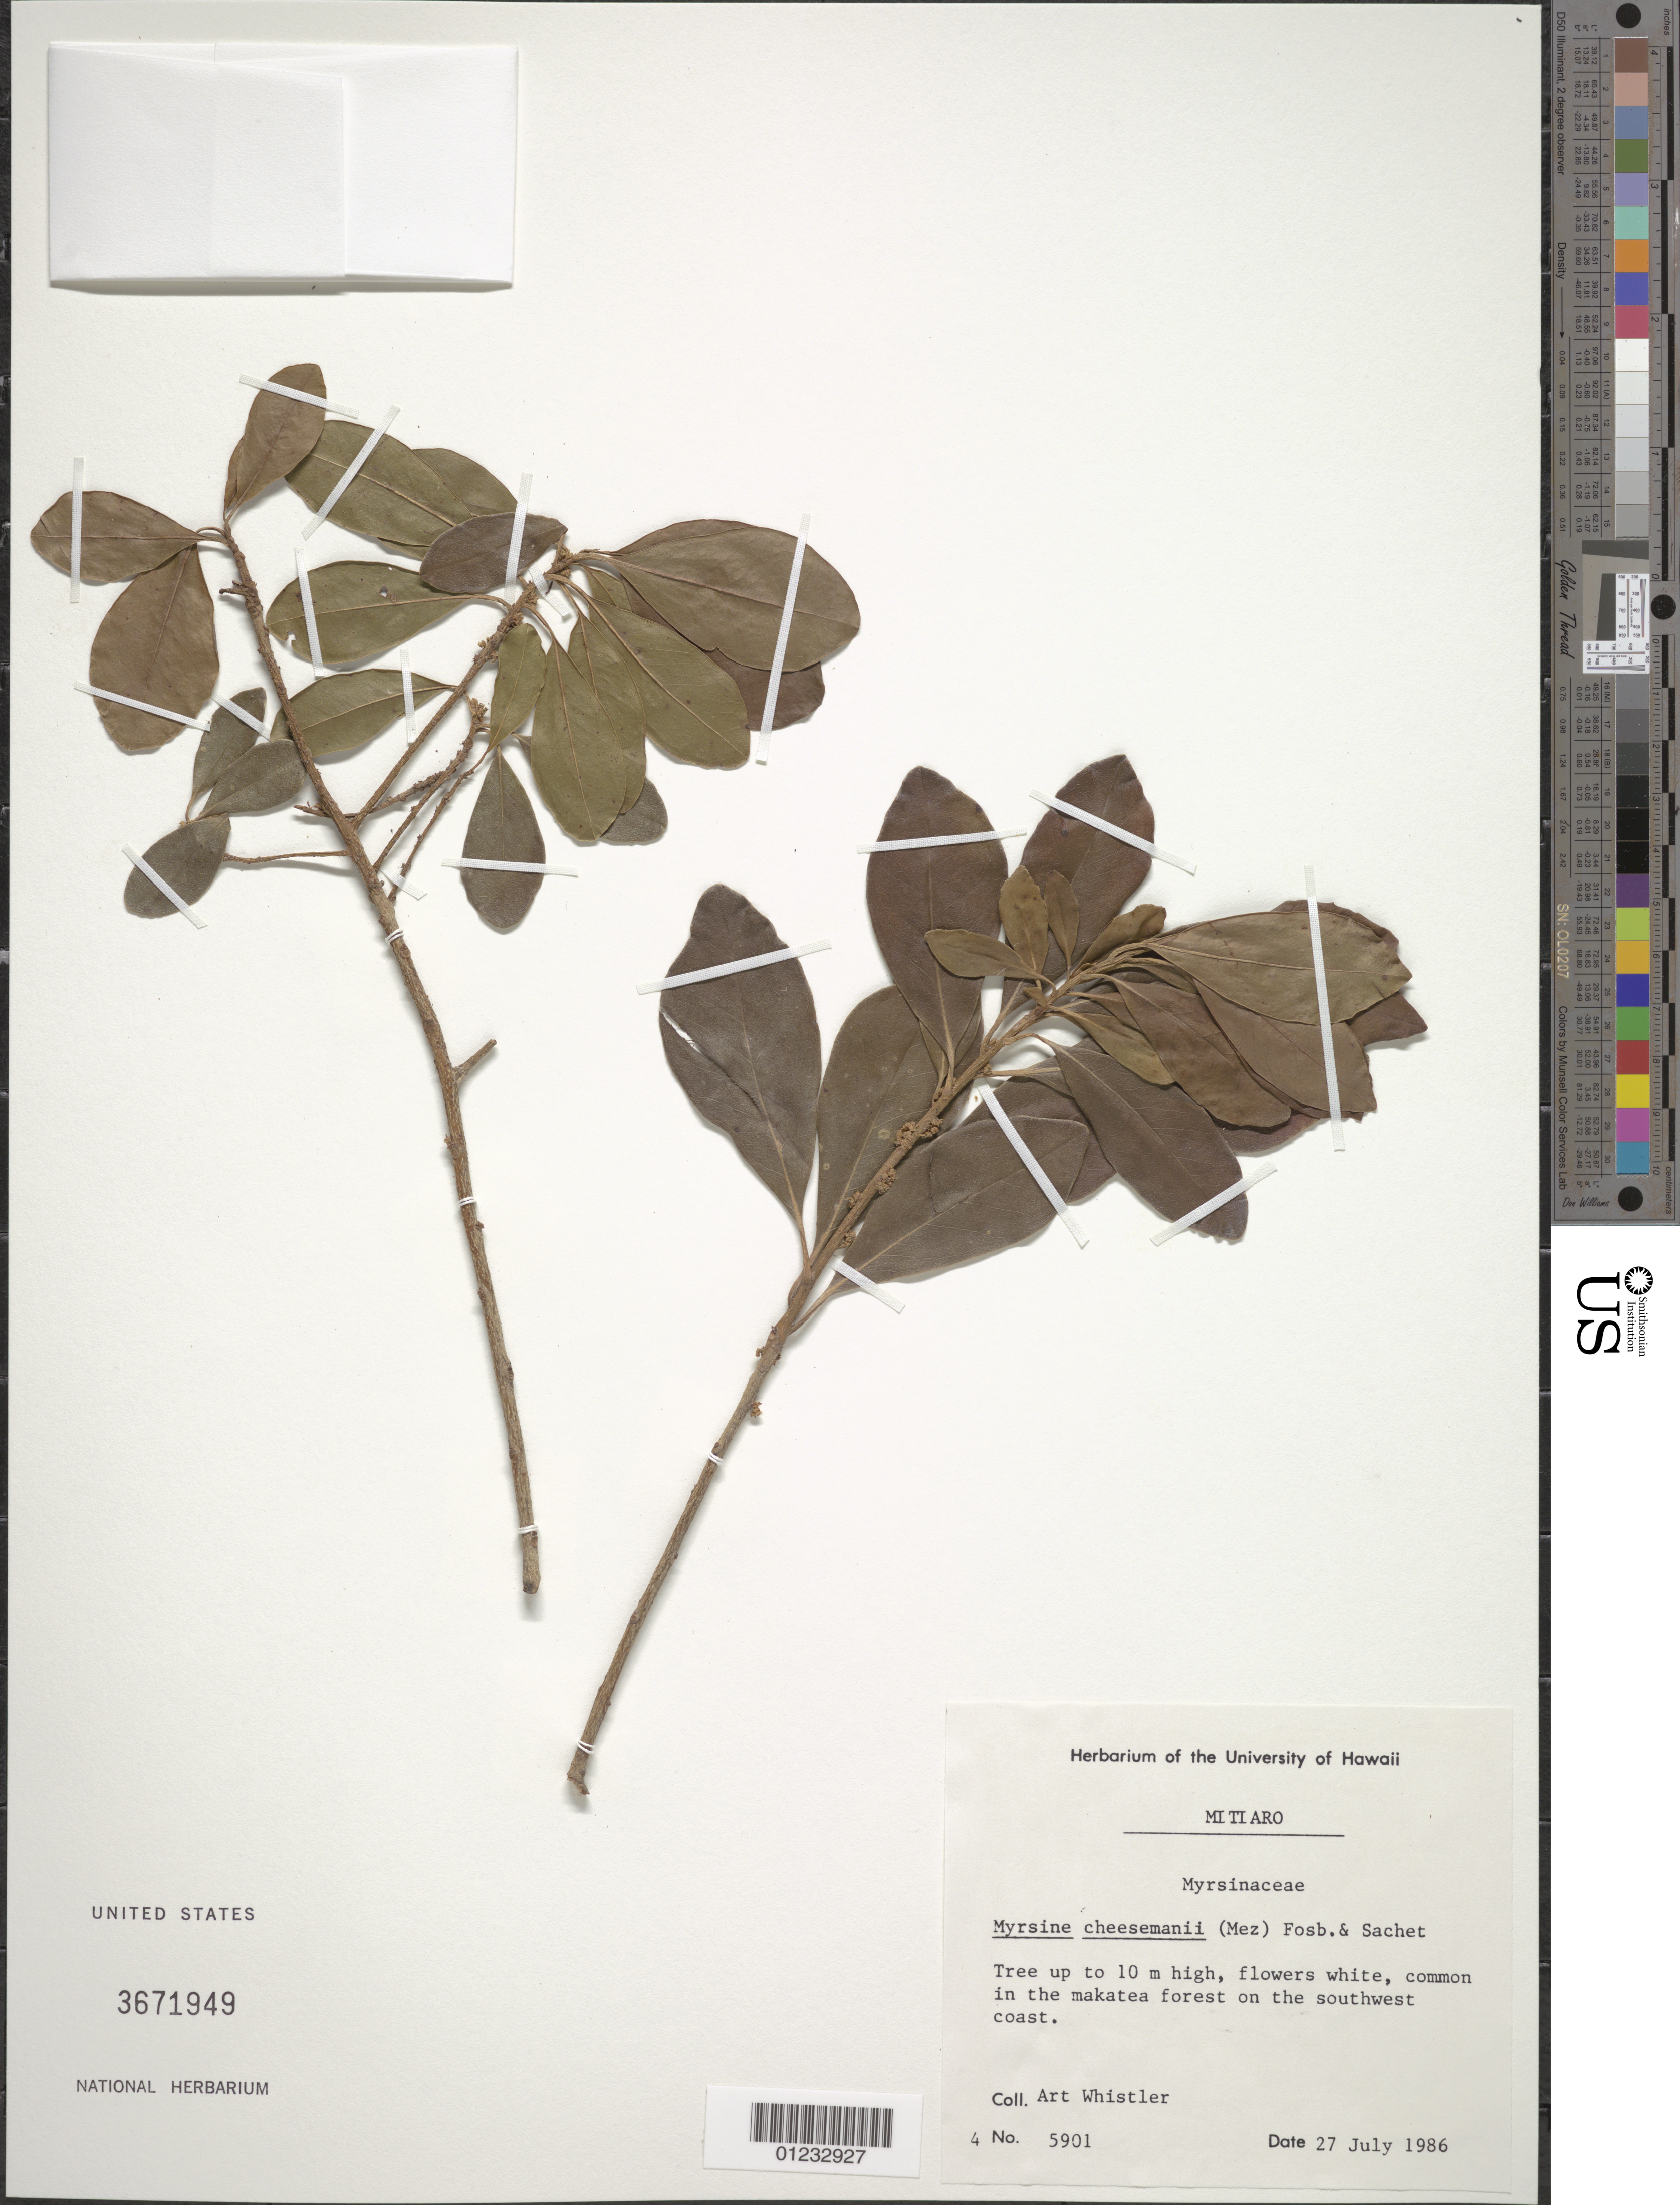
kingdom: Plantae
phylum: Tracheophyta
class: Magnoliopsida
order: Ericales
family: Primulaceae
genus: Myrsine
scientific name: Myrsine cheesemanii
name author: (Hemsl. ex Mez) Fosberg & Sachet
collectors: A. Whistler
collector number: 5901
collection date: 1986-07-27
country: Cook Islands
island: Mitiaro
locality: In makatea forest on the southwest coast of the island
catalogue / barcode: US 3671949